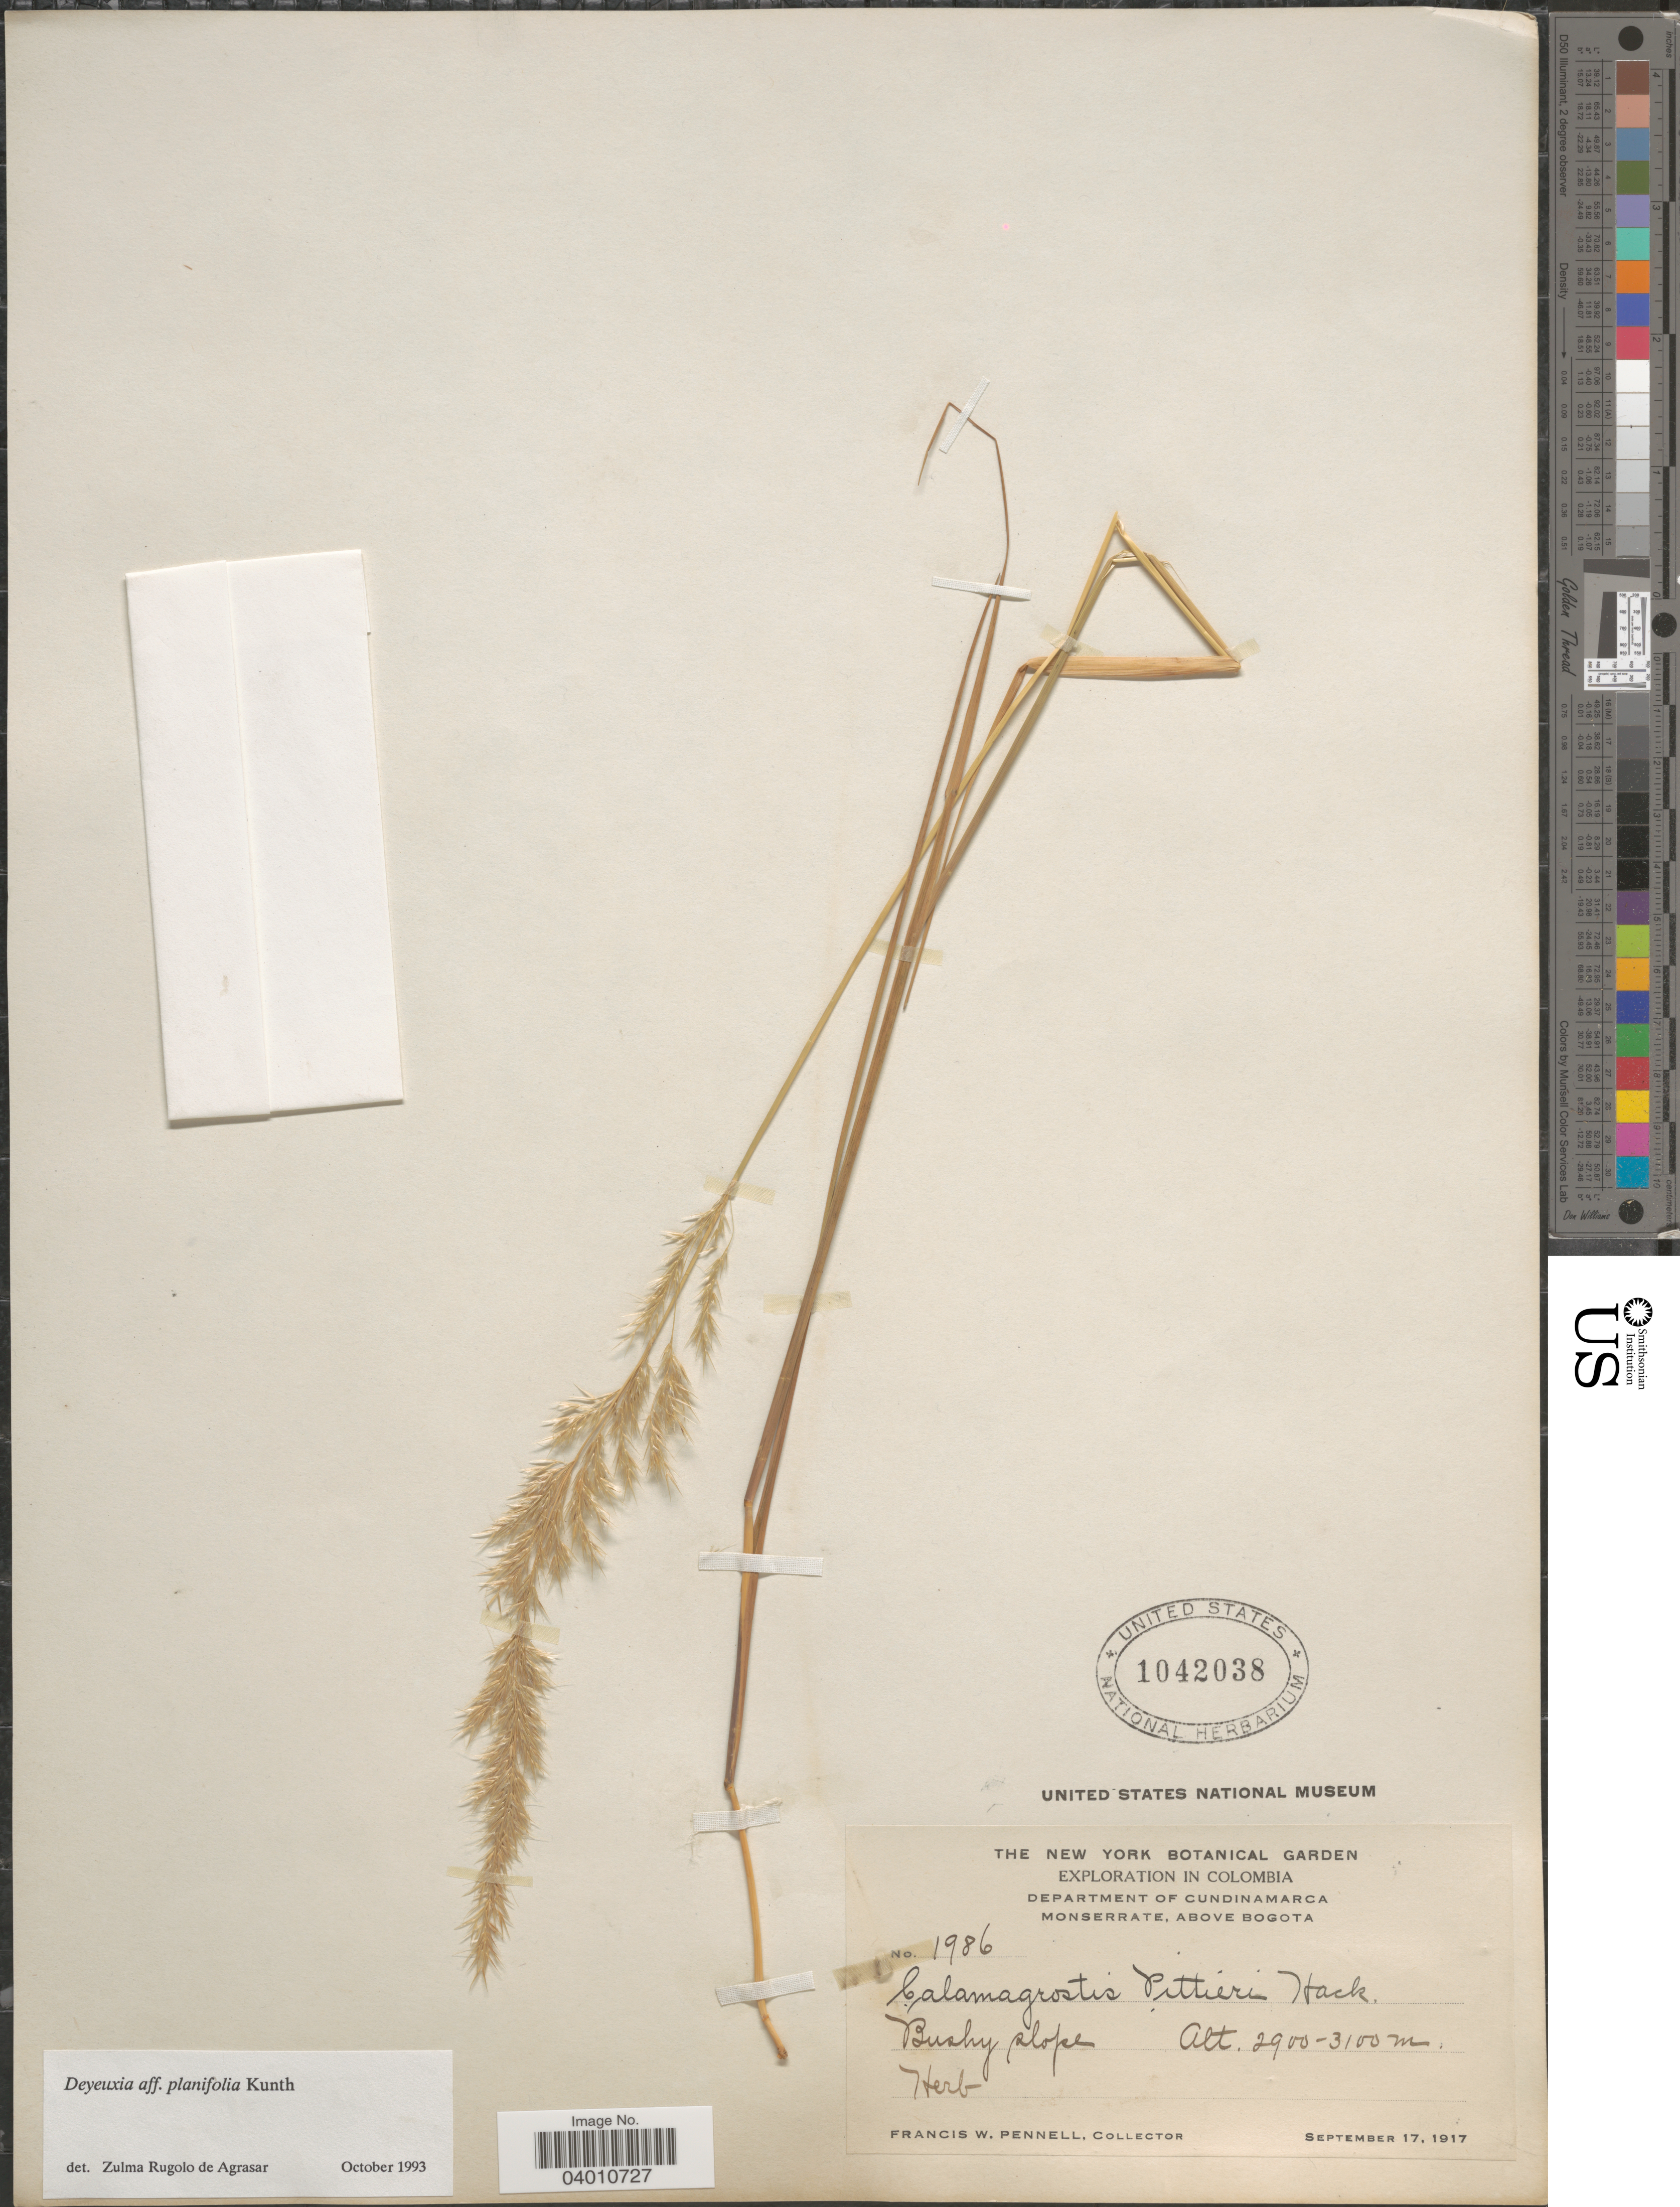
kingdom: Plantae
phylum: Tracheophyta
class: Liliopsida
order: Poales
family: Poaceae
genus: Peyritschia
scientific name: Peyritschia planifolia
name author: (Kunth) P.M. Peterson et al.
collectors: F. W. Pennell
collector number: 1986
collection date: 1917-09-17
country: Colombia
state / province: Cundinamarca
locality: Department of Cundinamarca. Monserrate, above Bogota.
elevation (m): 2900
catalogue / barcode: US 1042038